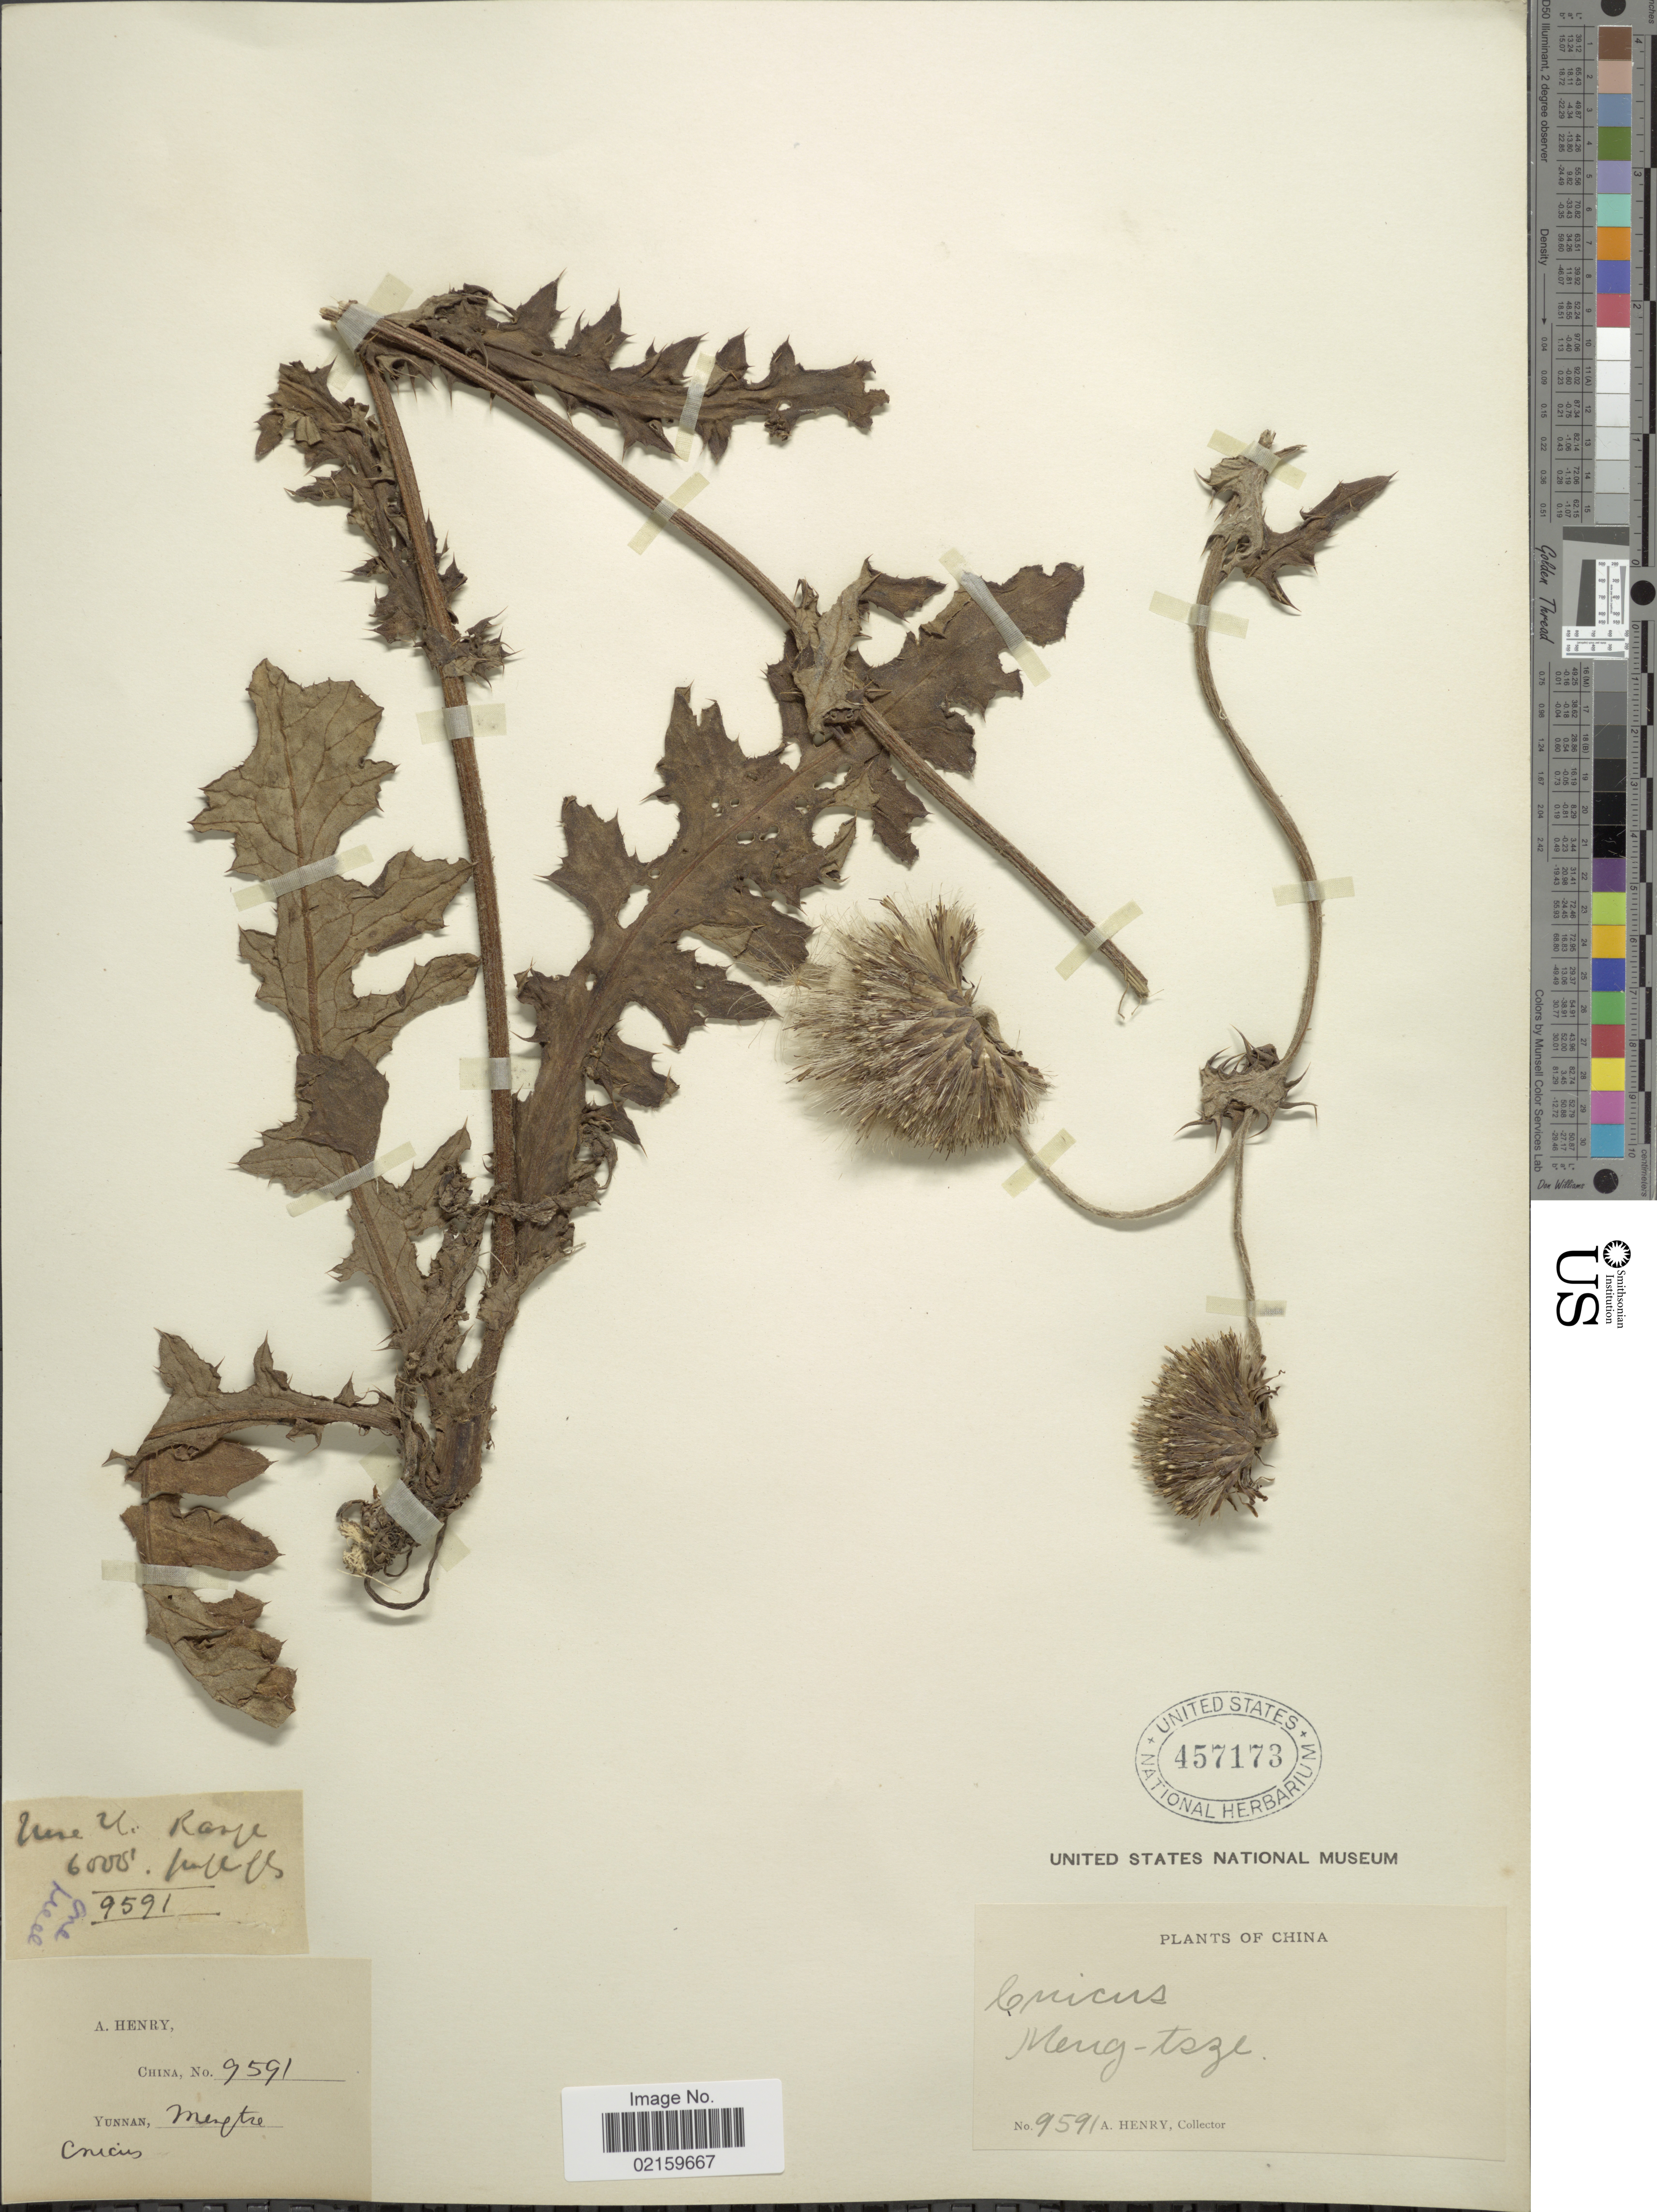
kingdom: Plantae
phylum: Tracheophyta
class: Magnoliopsida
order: Asterales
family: Asteraceae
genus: Cirsium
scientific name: Cirsium sp.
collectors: A. Henry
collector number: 9591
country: China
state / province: Yunnan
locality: Yunnan, Mengt-tsze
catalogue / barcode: US 457173